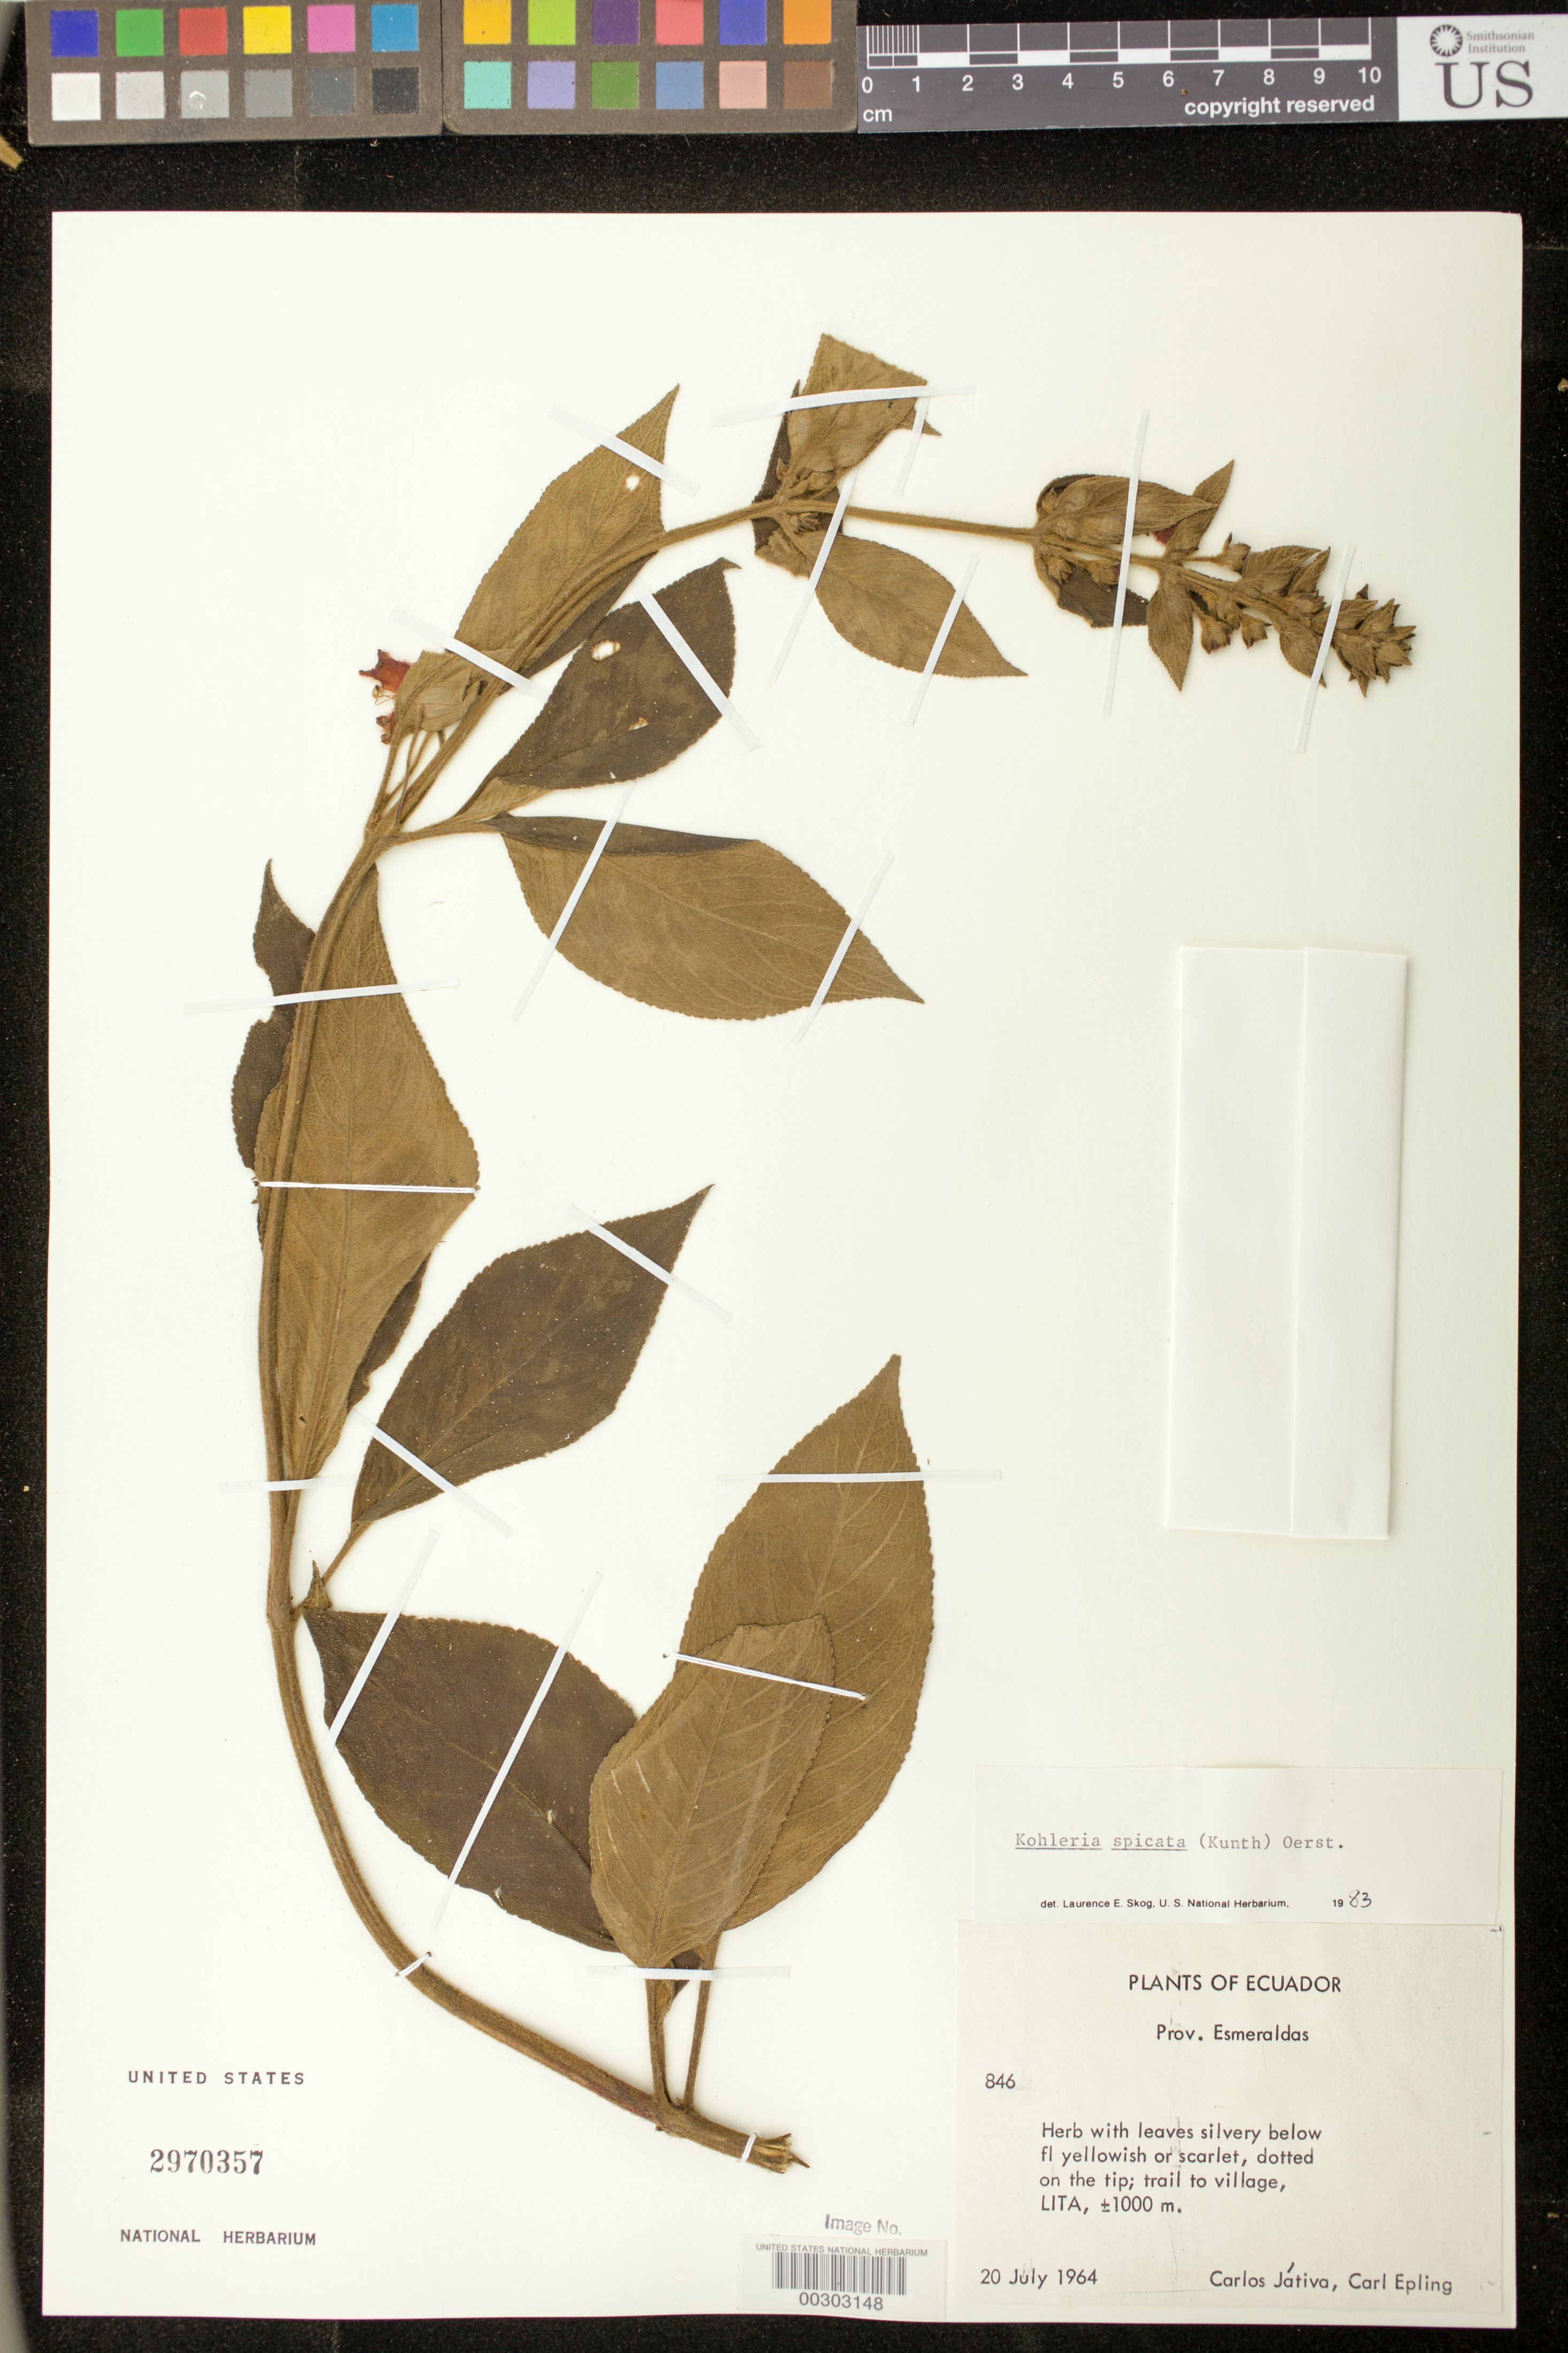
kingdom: Plantae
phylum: Tracheophyta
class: Magnoliopsida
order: Lamiales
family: Gesneriaceae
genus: Kohleria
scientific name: Kohleria spicata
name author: (Kunth) Oerst.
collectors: C. D. Játiva & C. C. Epling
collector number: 846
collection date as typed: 20 Jul 1964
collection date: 1964-07-20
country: Ecuador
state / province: Esmeraldas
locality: Trail to village, Lita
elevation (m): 1000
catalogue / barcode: US 2970357